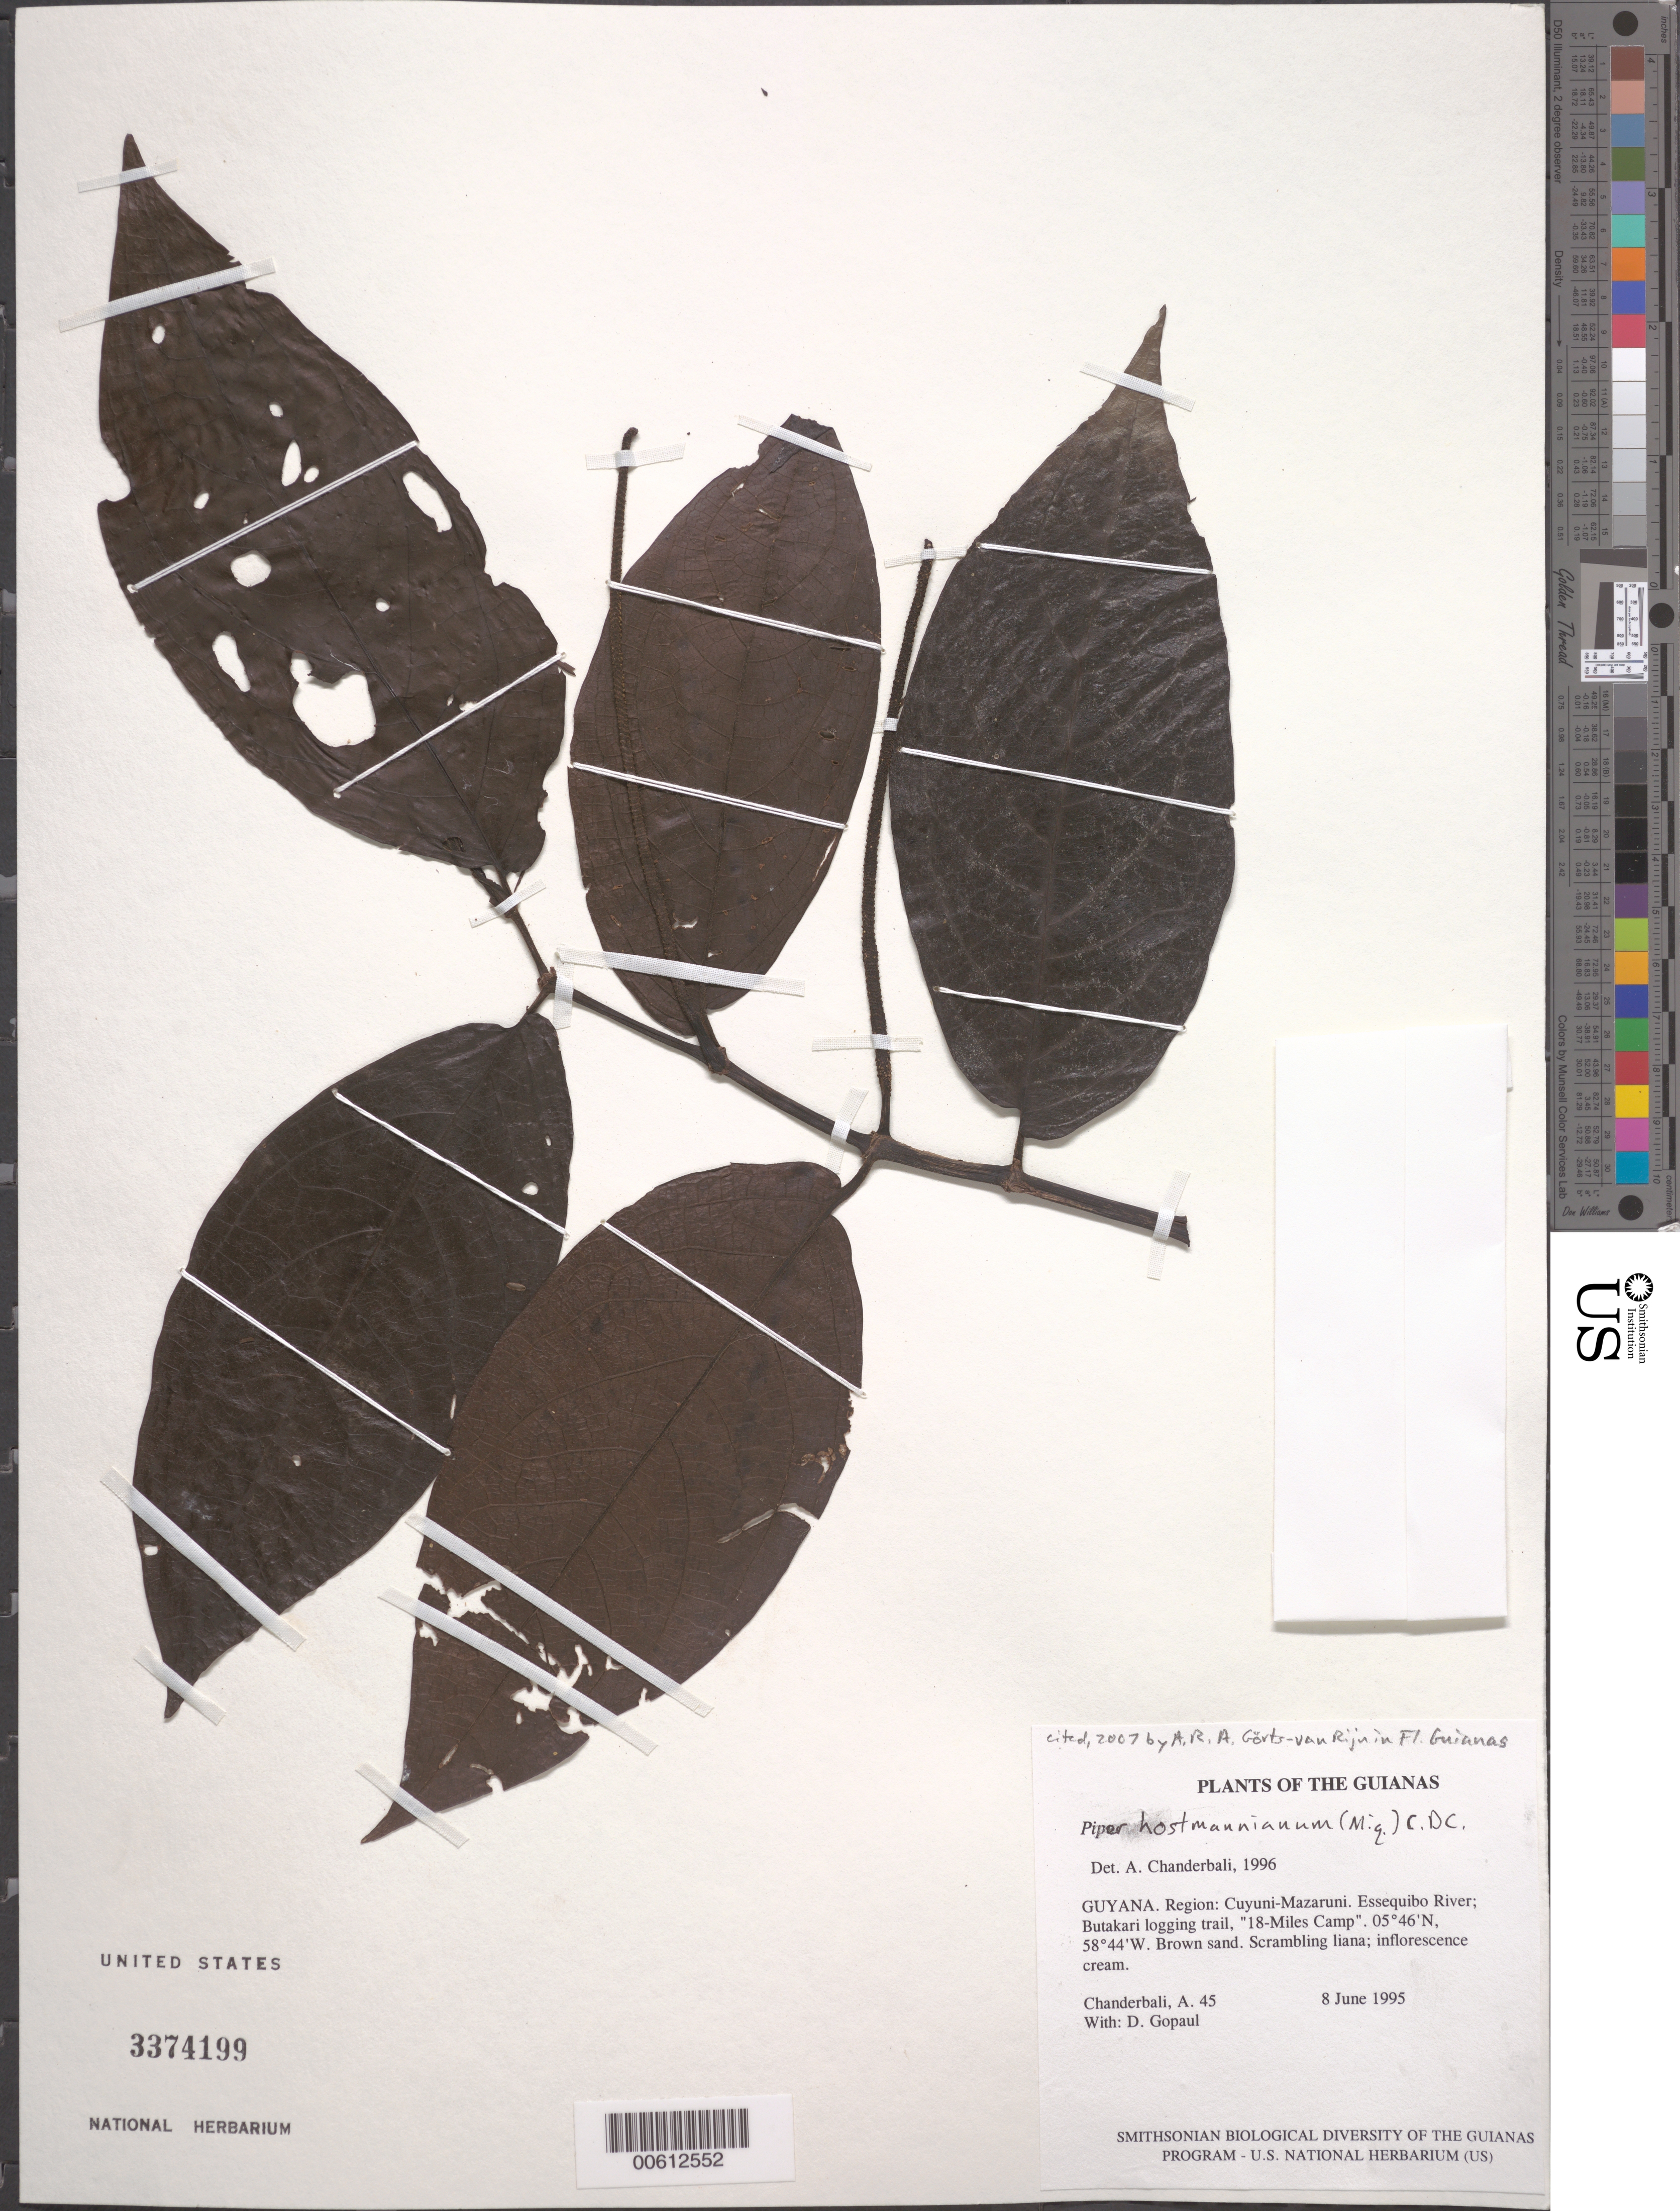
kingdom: Plantae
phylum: Tracheophyta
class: Magnoliopsida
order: Piperales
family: Piperaceae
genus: Piper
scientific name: Piper sp.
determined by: Chanderbali, Andre Shashi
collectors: A. S. Chanderbali & D. Gopaul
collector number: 0045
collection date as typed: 8 June 1995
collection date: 1995-06-08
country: Guyana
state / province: Cuyuni-Mazaruni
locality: Essequibo River; Butakari logging trail, "18-Miles Camp"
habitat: Brown sand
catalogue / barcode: US 3374199